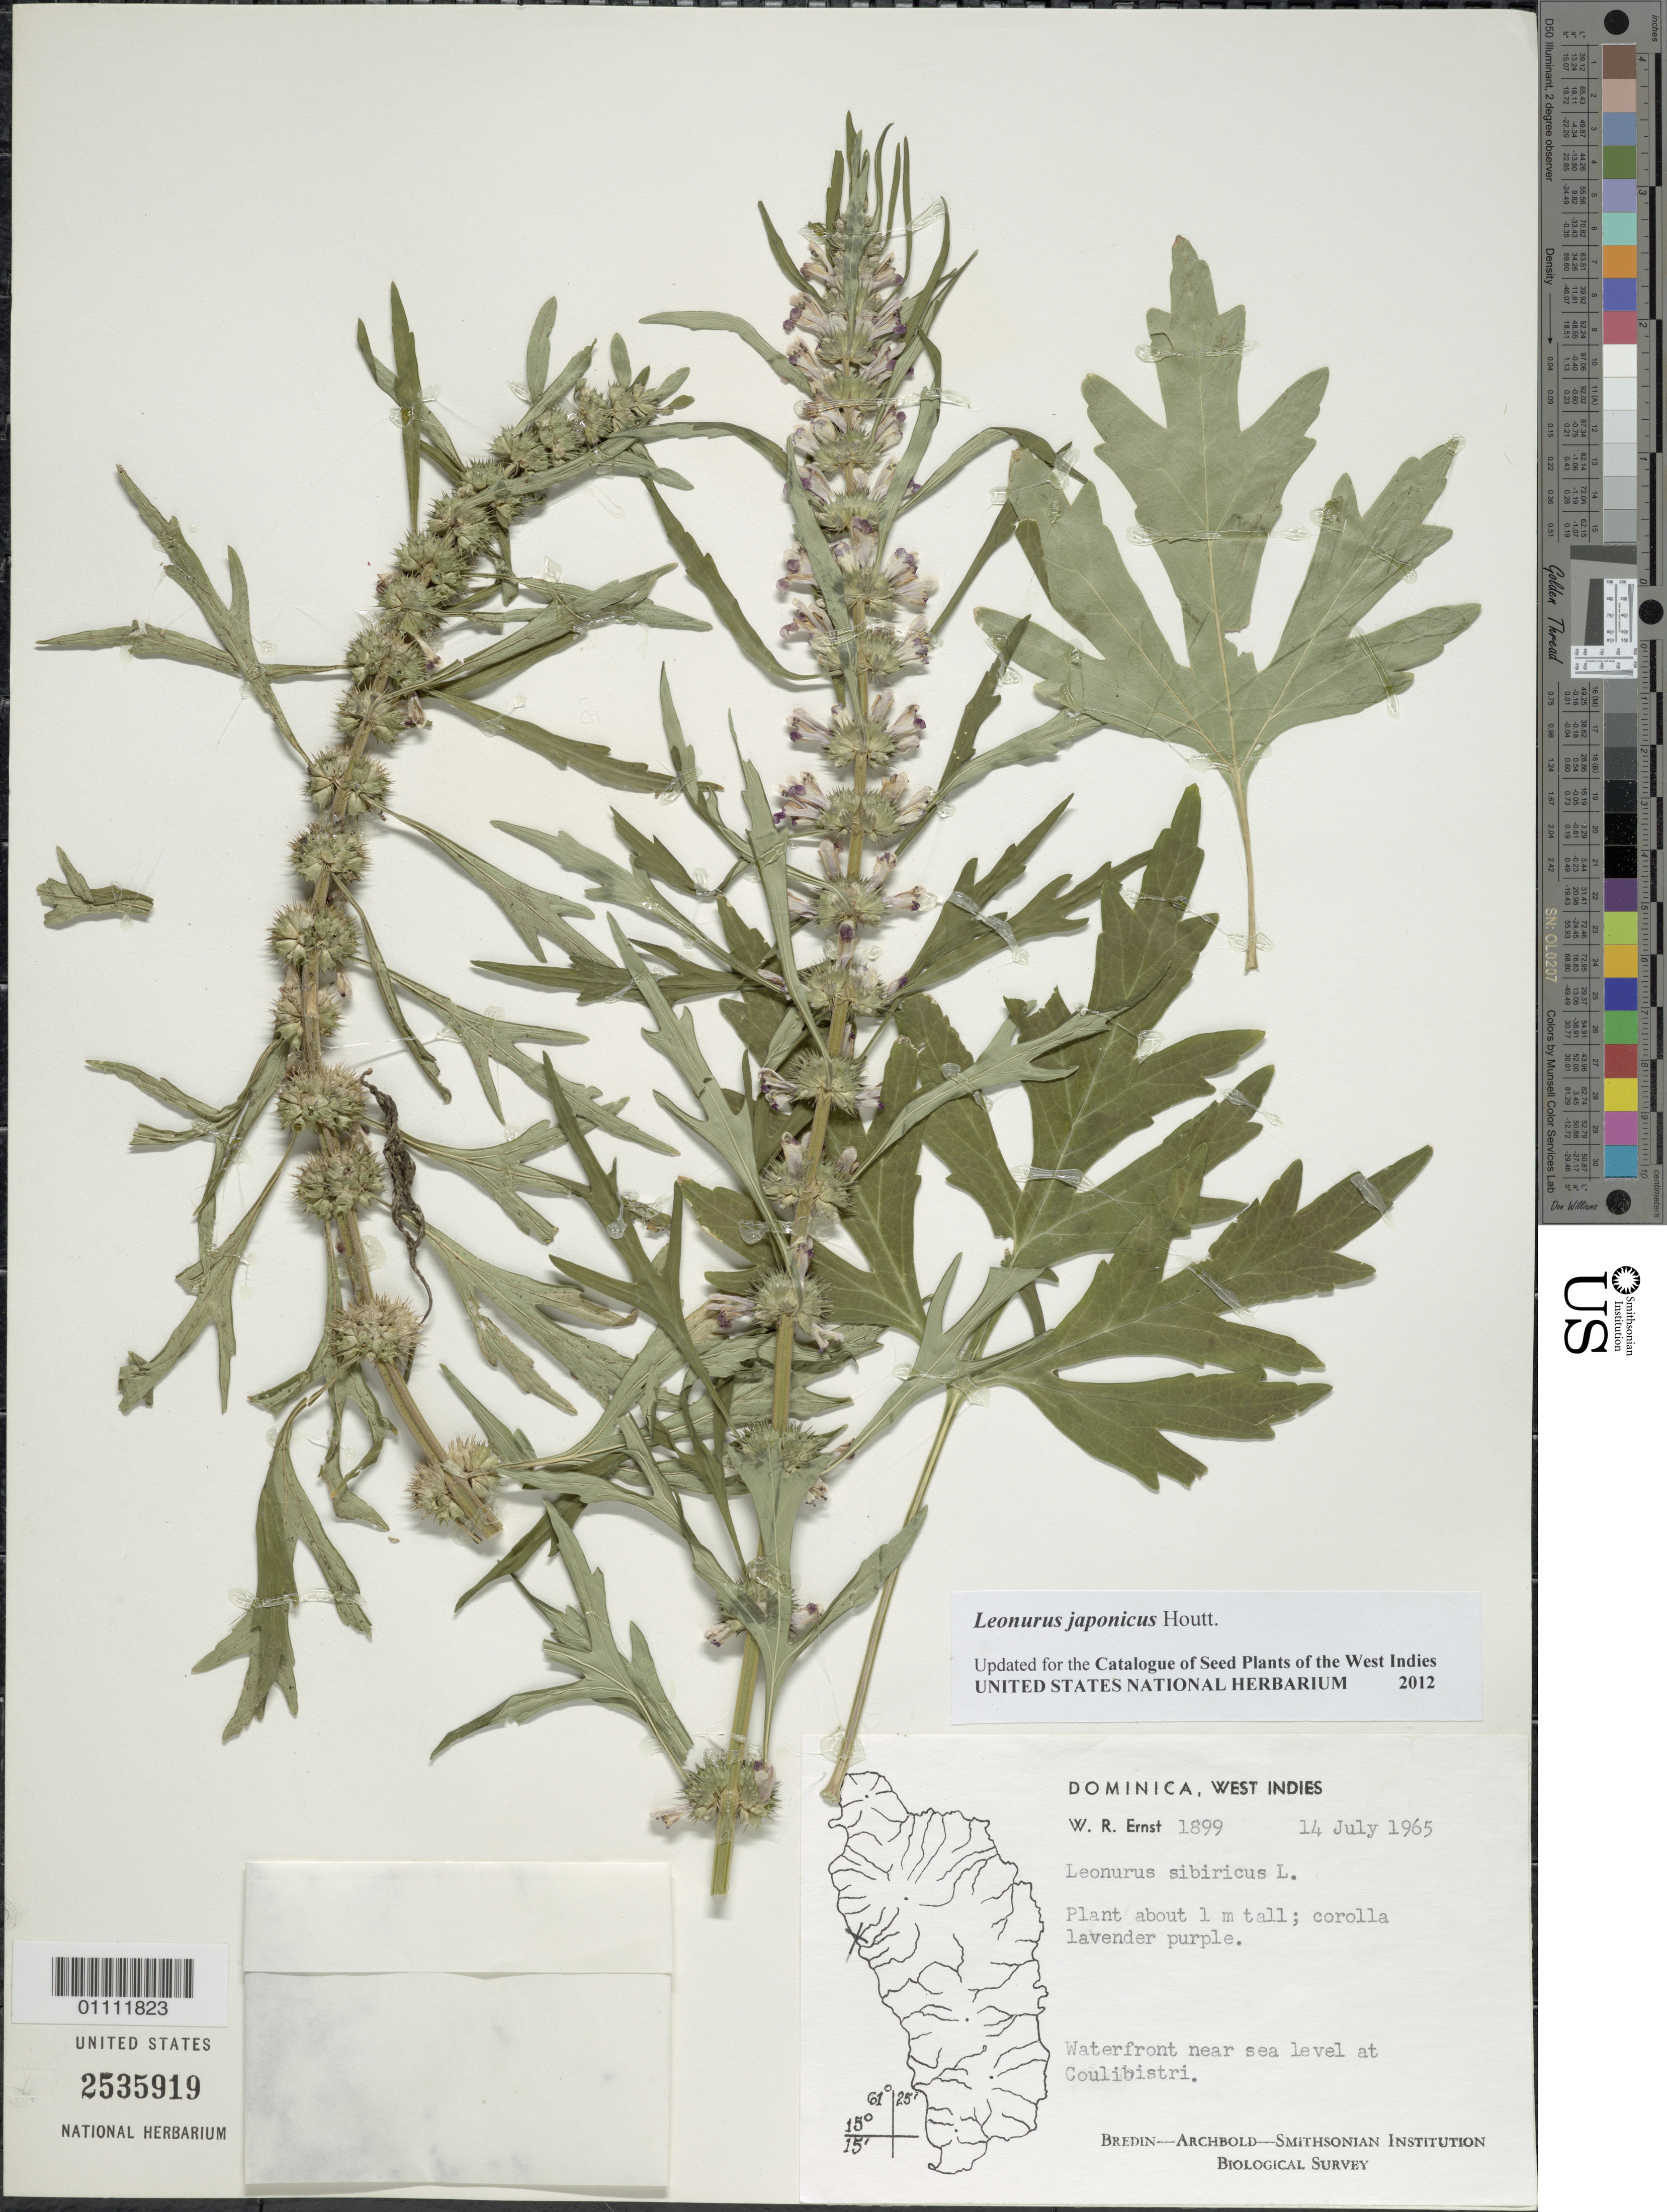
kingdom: Plantae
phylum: Tracheophyta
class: Magnoliopsida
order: Lamiales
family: Lamiaceae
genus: Leonurus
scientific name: Leonurus japonicus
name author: Houtt.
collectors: W. R. Ernst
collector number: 1899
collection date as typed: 14 Jul 1965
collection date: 1965-07-14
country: Dominica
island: Dominica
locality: Coulibistri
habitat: Waterfront near sea level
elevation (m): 0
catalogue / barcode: US 2535919